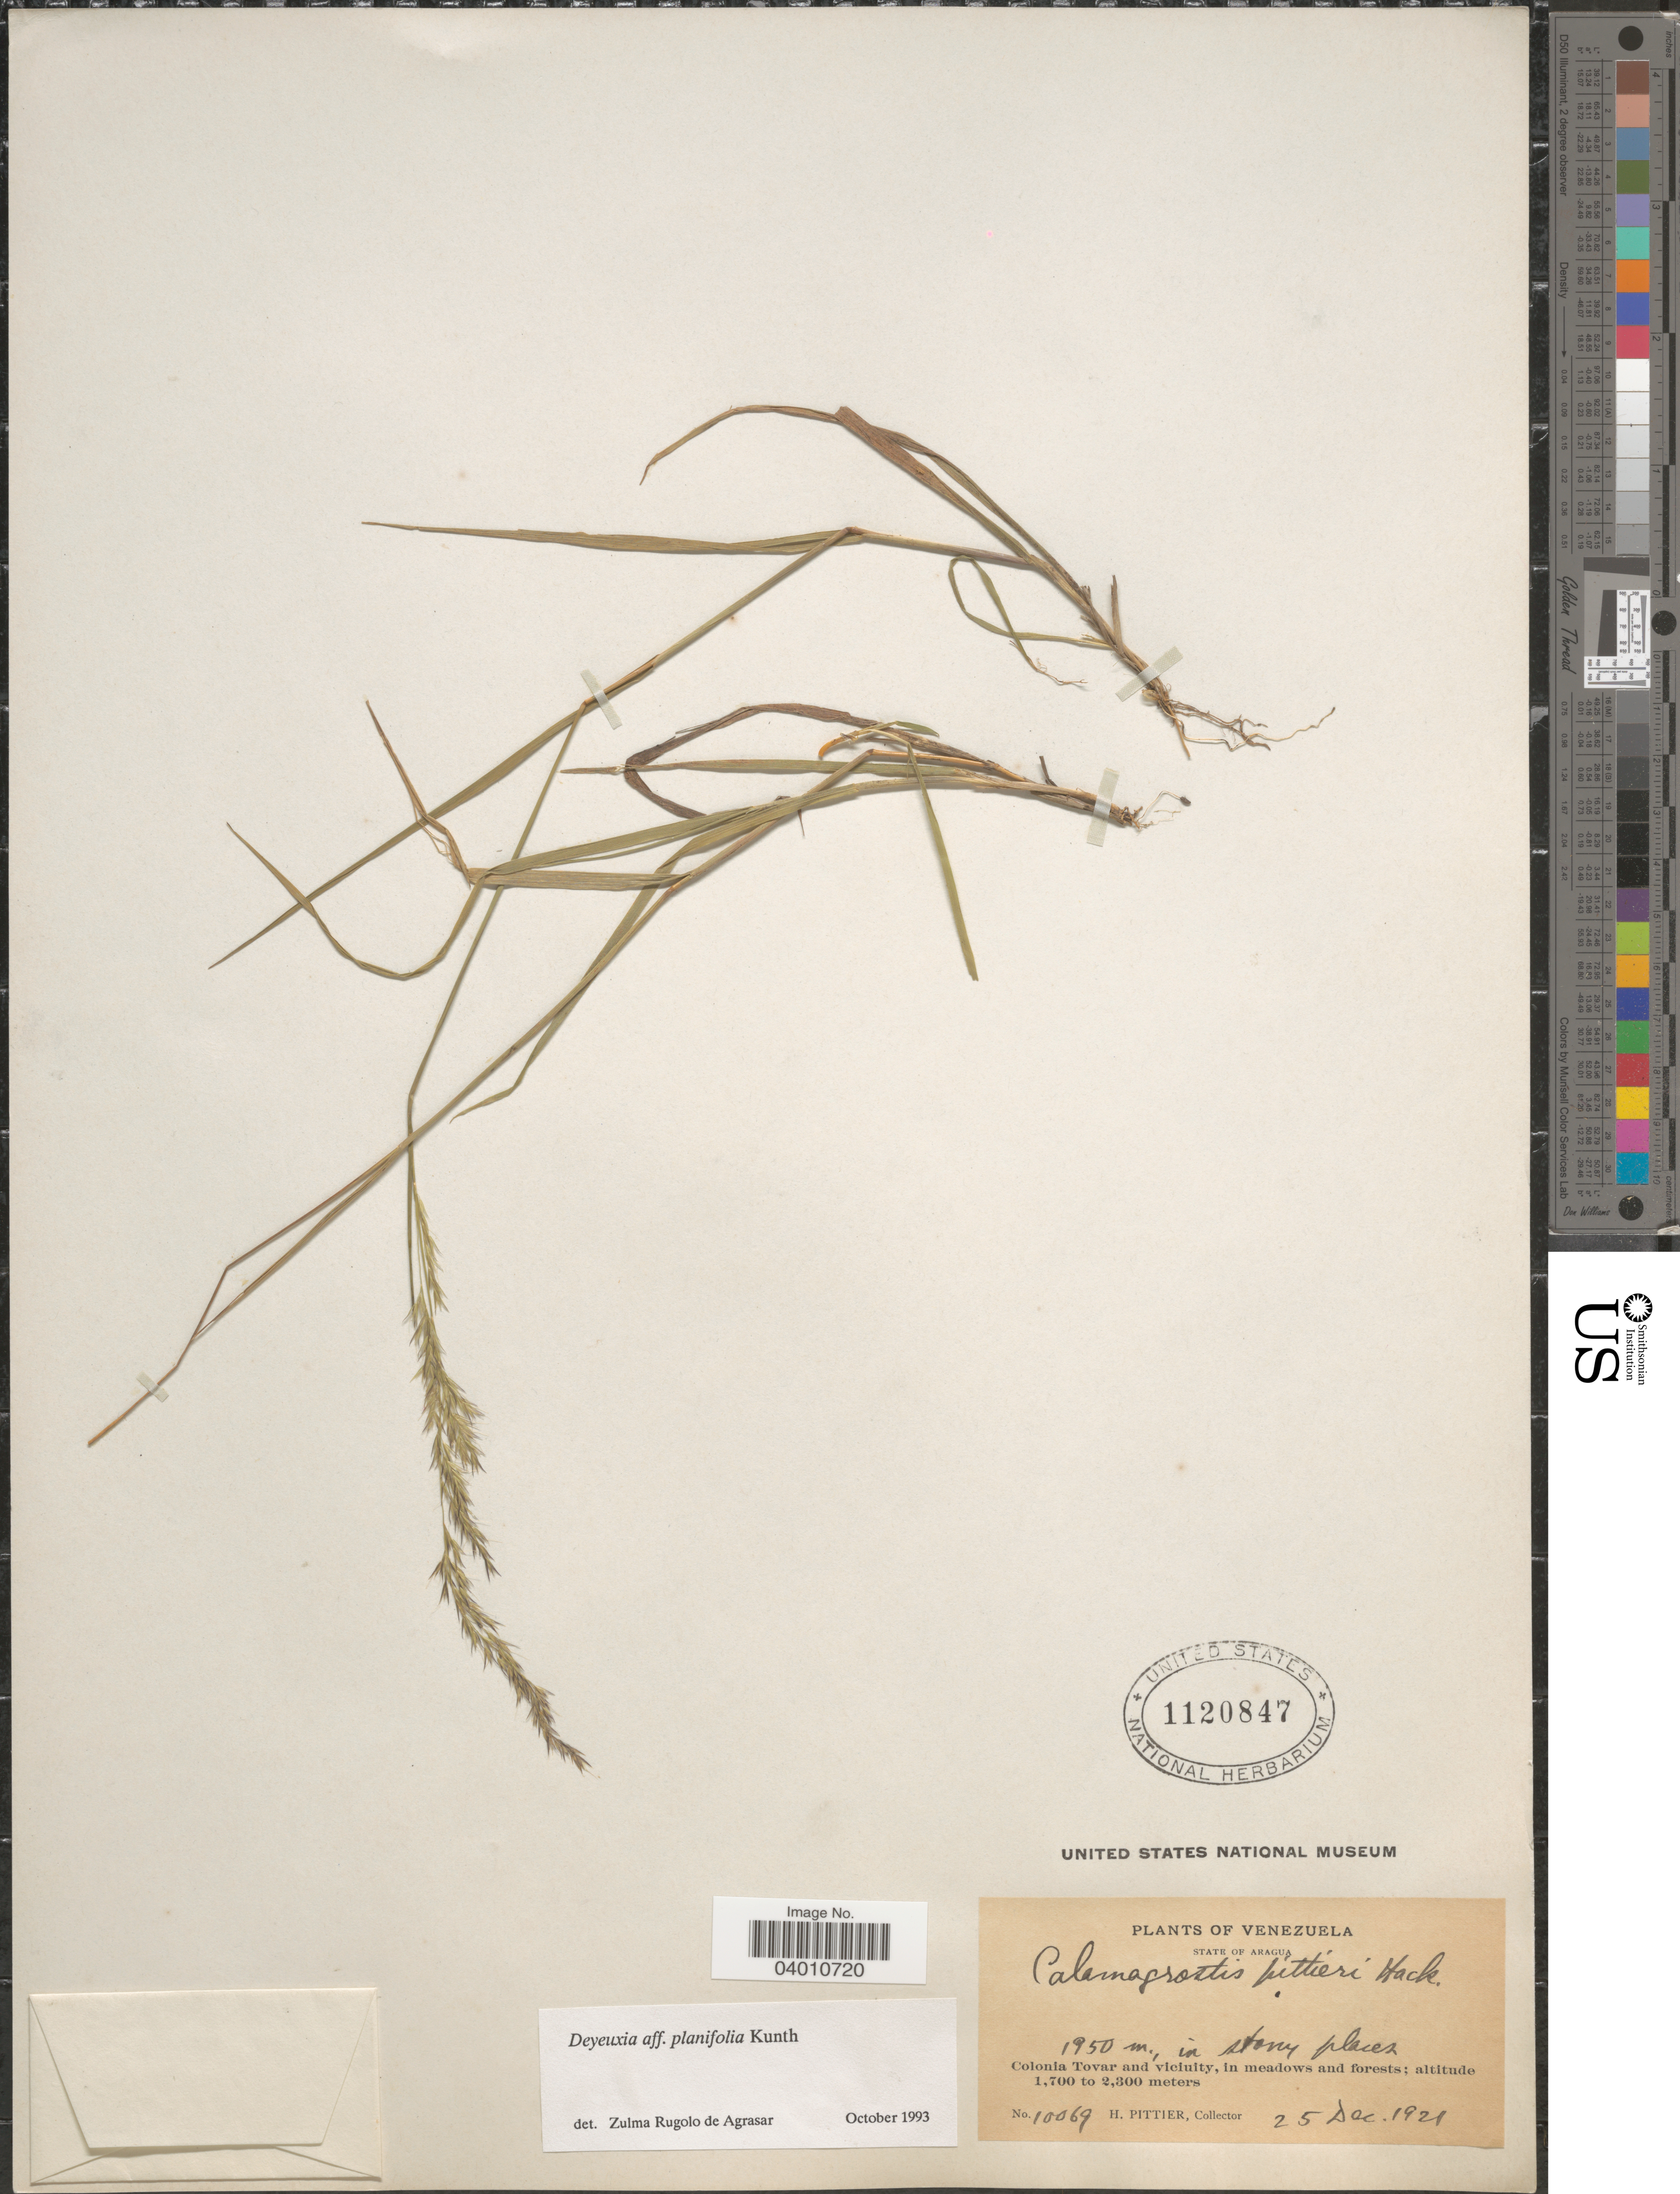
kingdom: Plantae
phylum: Tracheophyta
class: Liliopsida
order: Poales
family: Poaceae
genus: Peyritschia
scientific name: Peyritschia planifolia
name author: (Kunth) P.M. Peterson et al.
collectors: H. F. Pittier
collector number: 10069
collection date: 1921-12-25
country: Venezuela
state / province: Aragua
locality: Colonia Tovar and vicinity, in meadows and forests.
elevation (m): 1950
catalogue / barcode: US 1120847